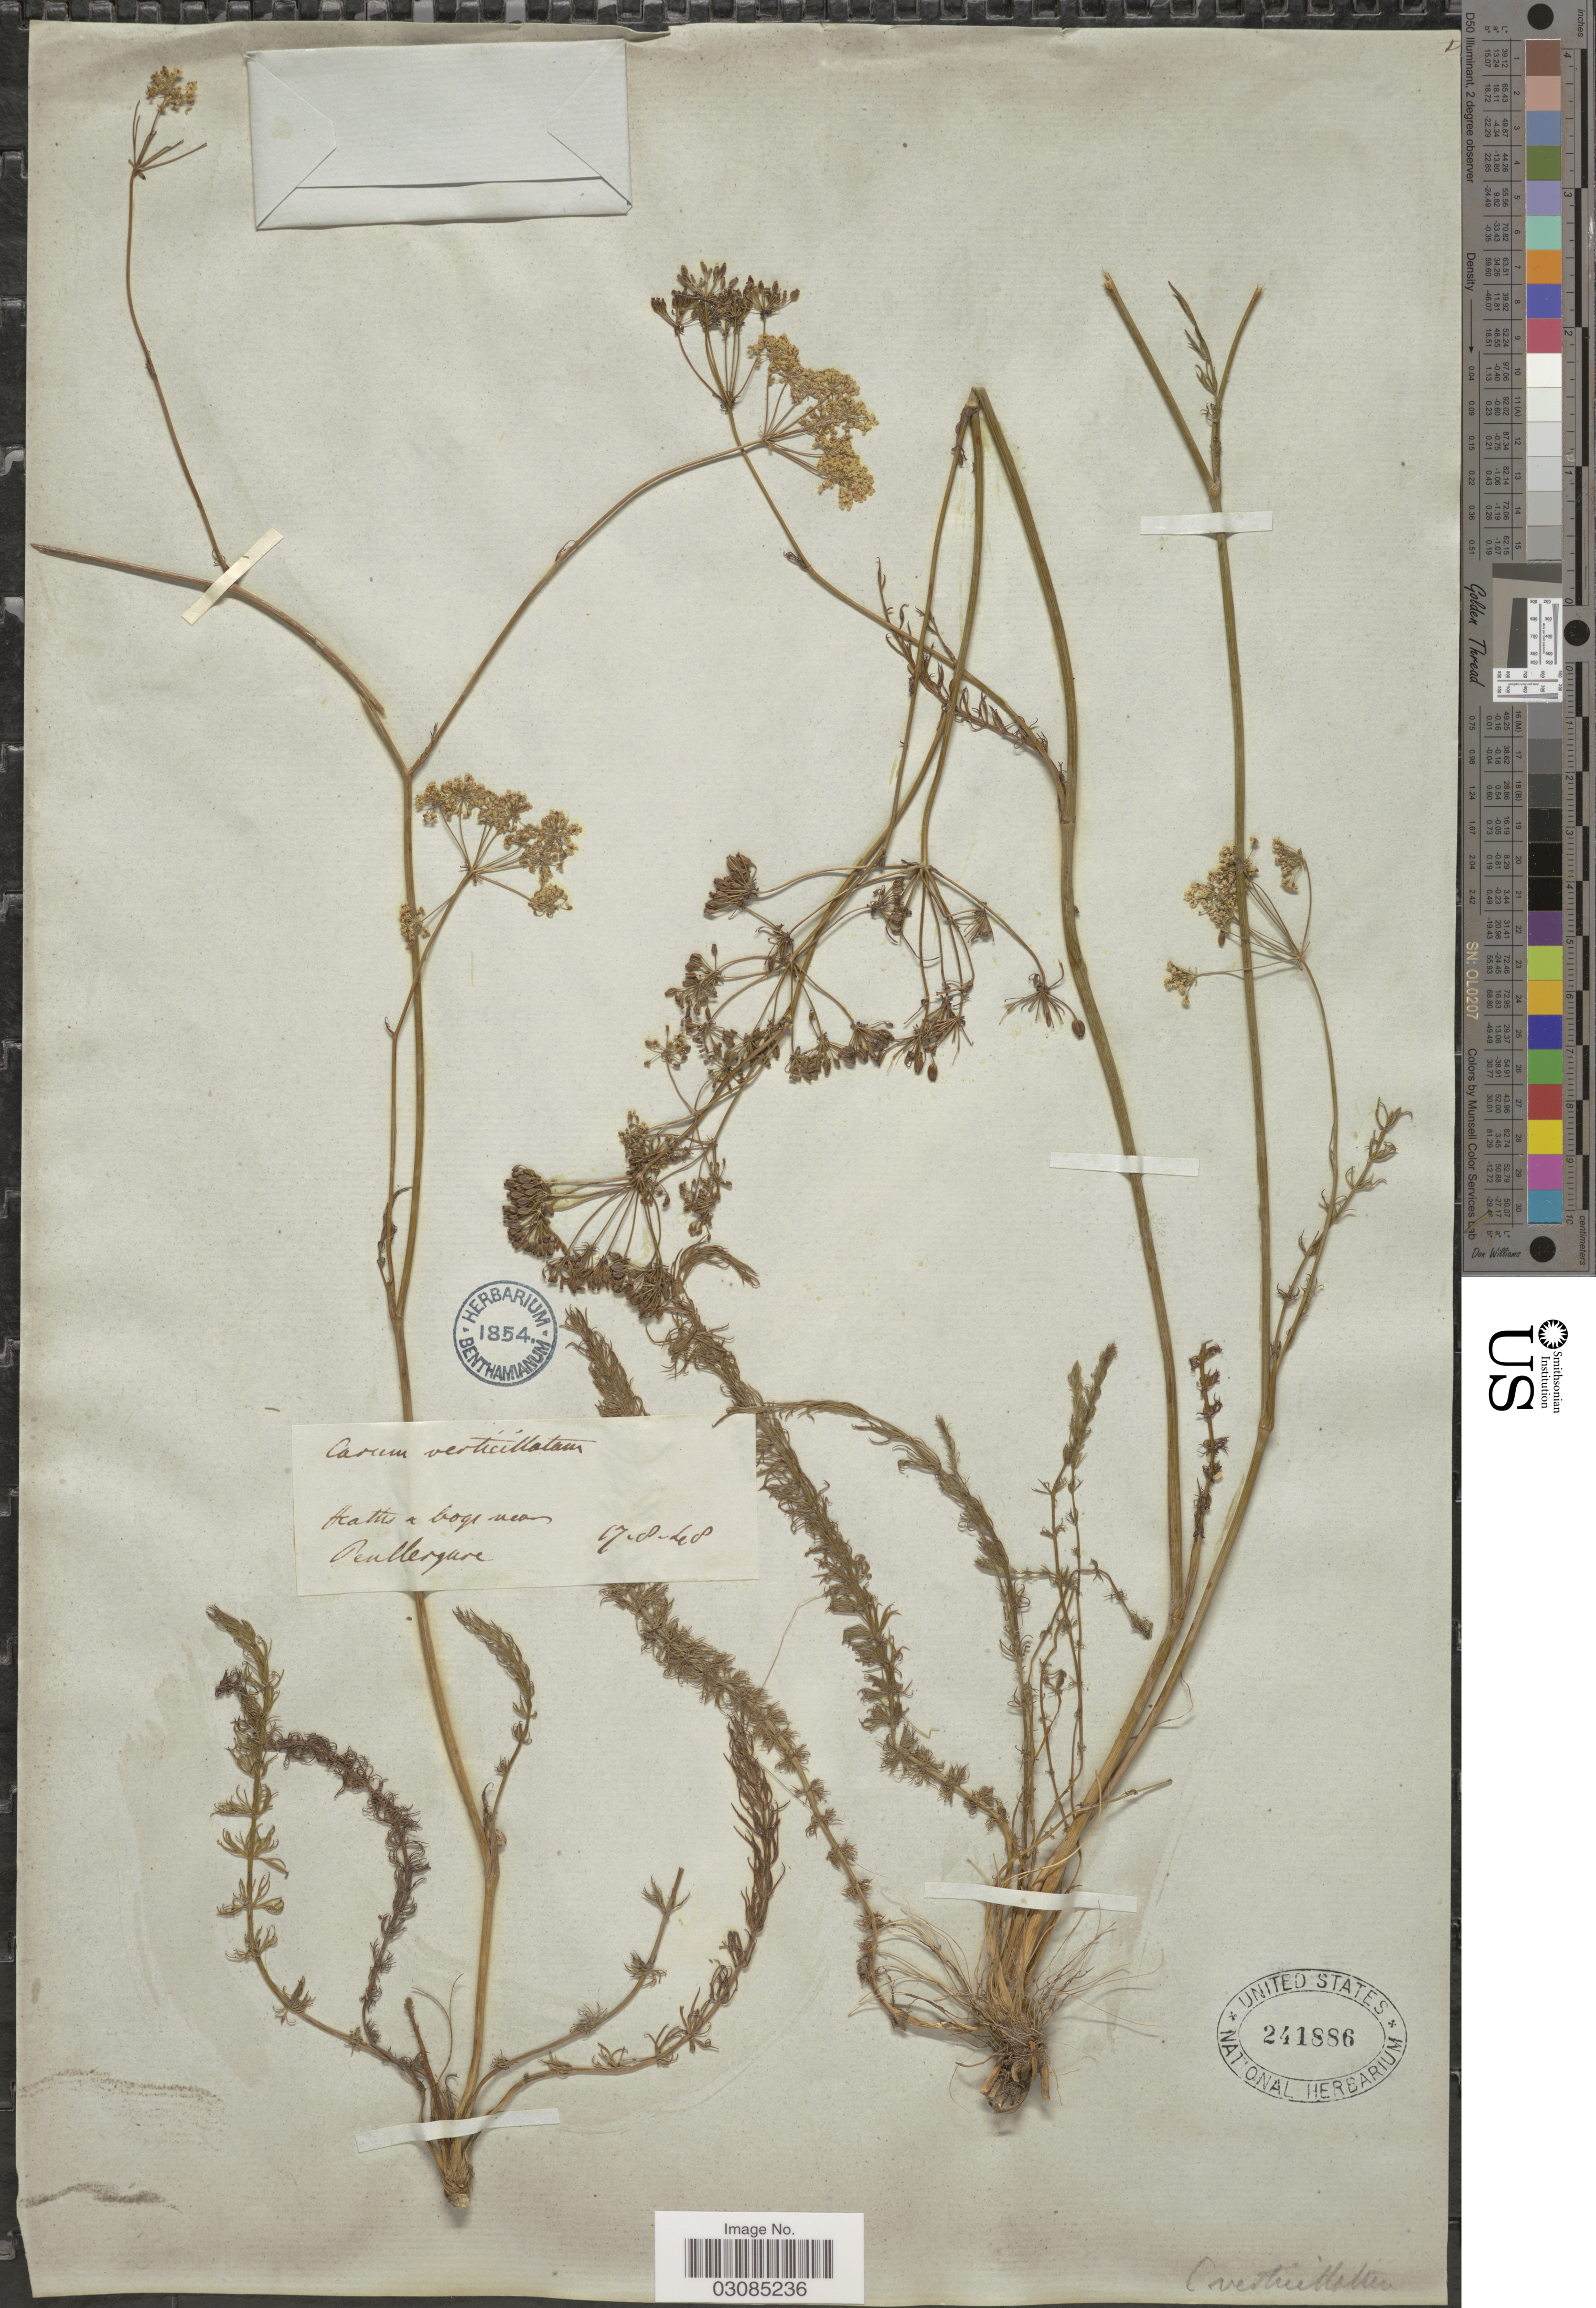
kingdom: Plantae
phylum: Tracheophyta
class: Magnoliopsida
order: Apiales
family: Apiaceae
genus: Carum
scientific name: Carum verticillatum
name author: (L.) W.D.J. Koch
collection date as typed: Transcribed d/m/y: 17/8/48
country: United Kingdom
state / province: Wales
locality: Heaths & bogs near Penllergare.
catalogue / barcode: US 241886